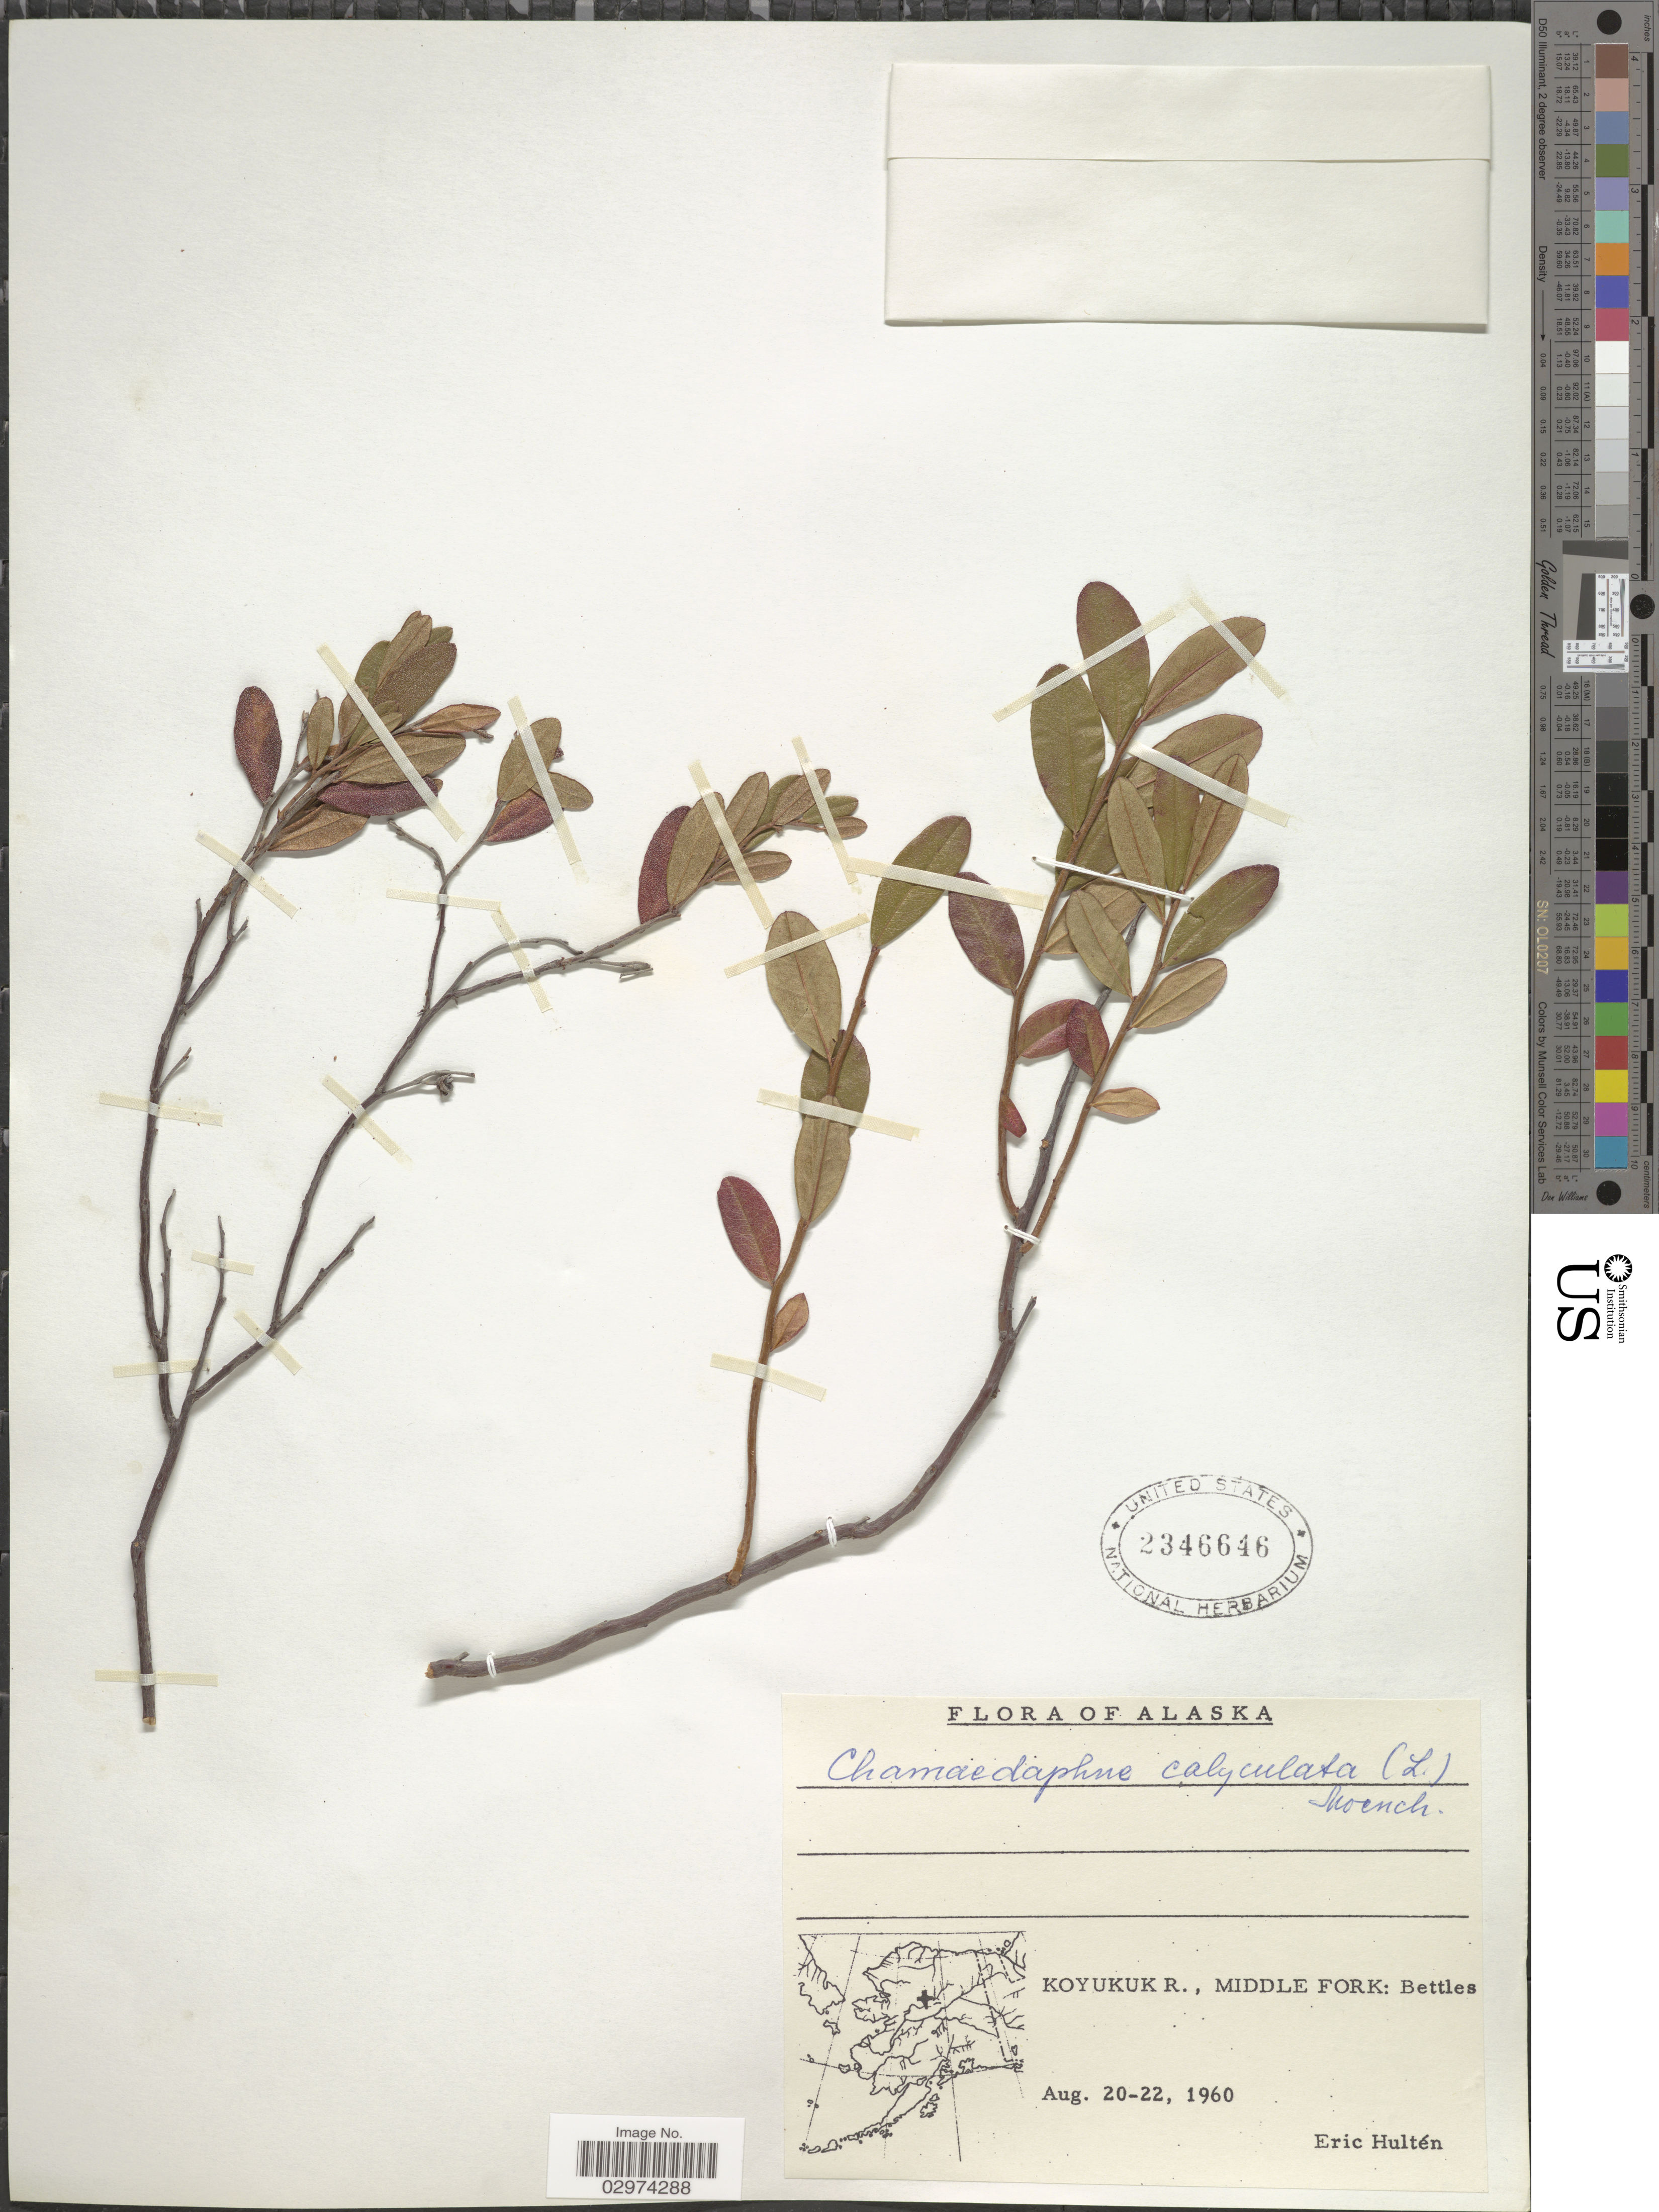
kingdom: Plantae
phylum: Tracheophyta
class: Magnoliopsida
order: Ericales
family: Ericaceae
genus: Chamaedaphne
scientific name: Chamaedaphne calyculata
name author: (L.) Moench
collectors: E. G. Hultén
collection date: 1960-08-20/1960-08-22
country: United States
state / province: Alaska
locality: Koyukuk R., Middle Fork: Bettles.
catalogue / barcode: US 2346646